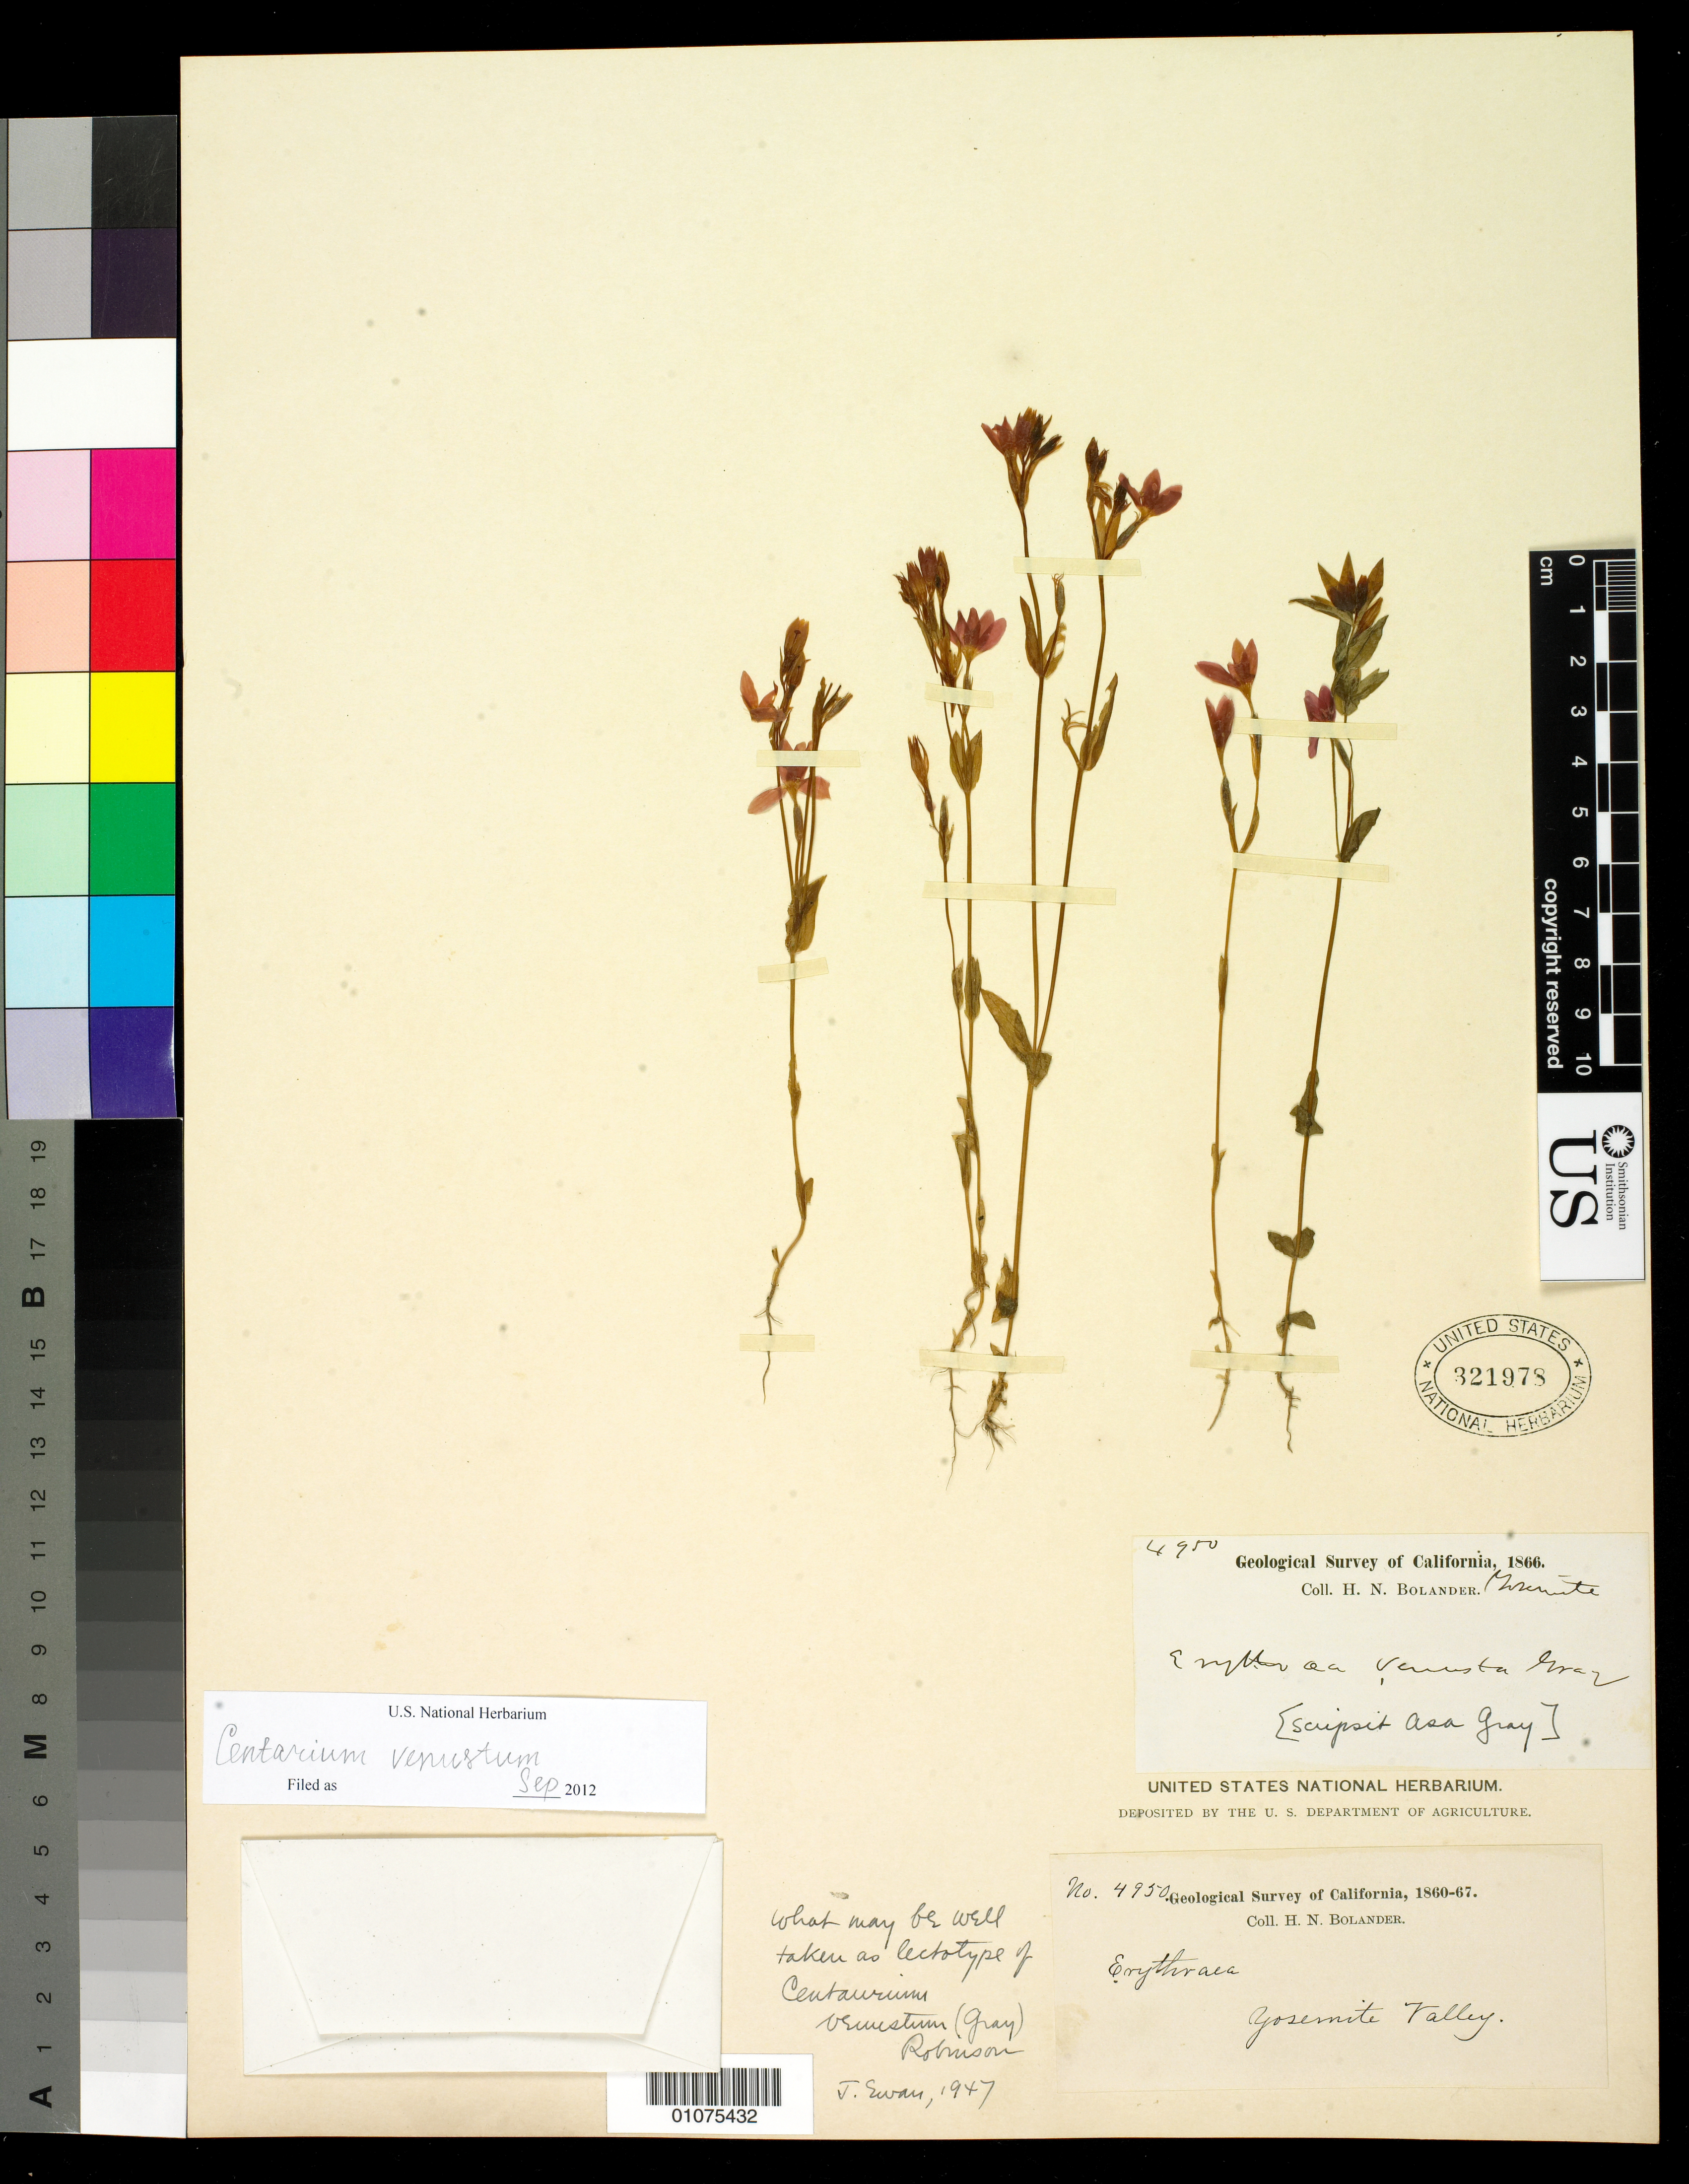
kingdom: Plantae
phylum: Tracheophyta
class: Magnoliopsida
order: Gentianales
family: Gentianaceae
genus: Centaurium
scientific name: Centaurium venustum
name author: (A. Gray) B.L. Rob.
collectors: H. Bolander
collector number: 4950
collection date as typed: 1866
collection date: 1866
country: United States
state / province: California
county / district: Mariposa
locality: Yosemite Valley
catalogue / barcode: US 321978